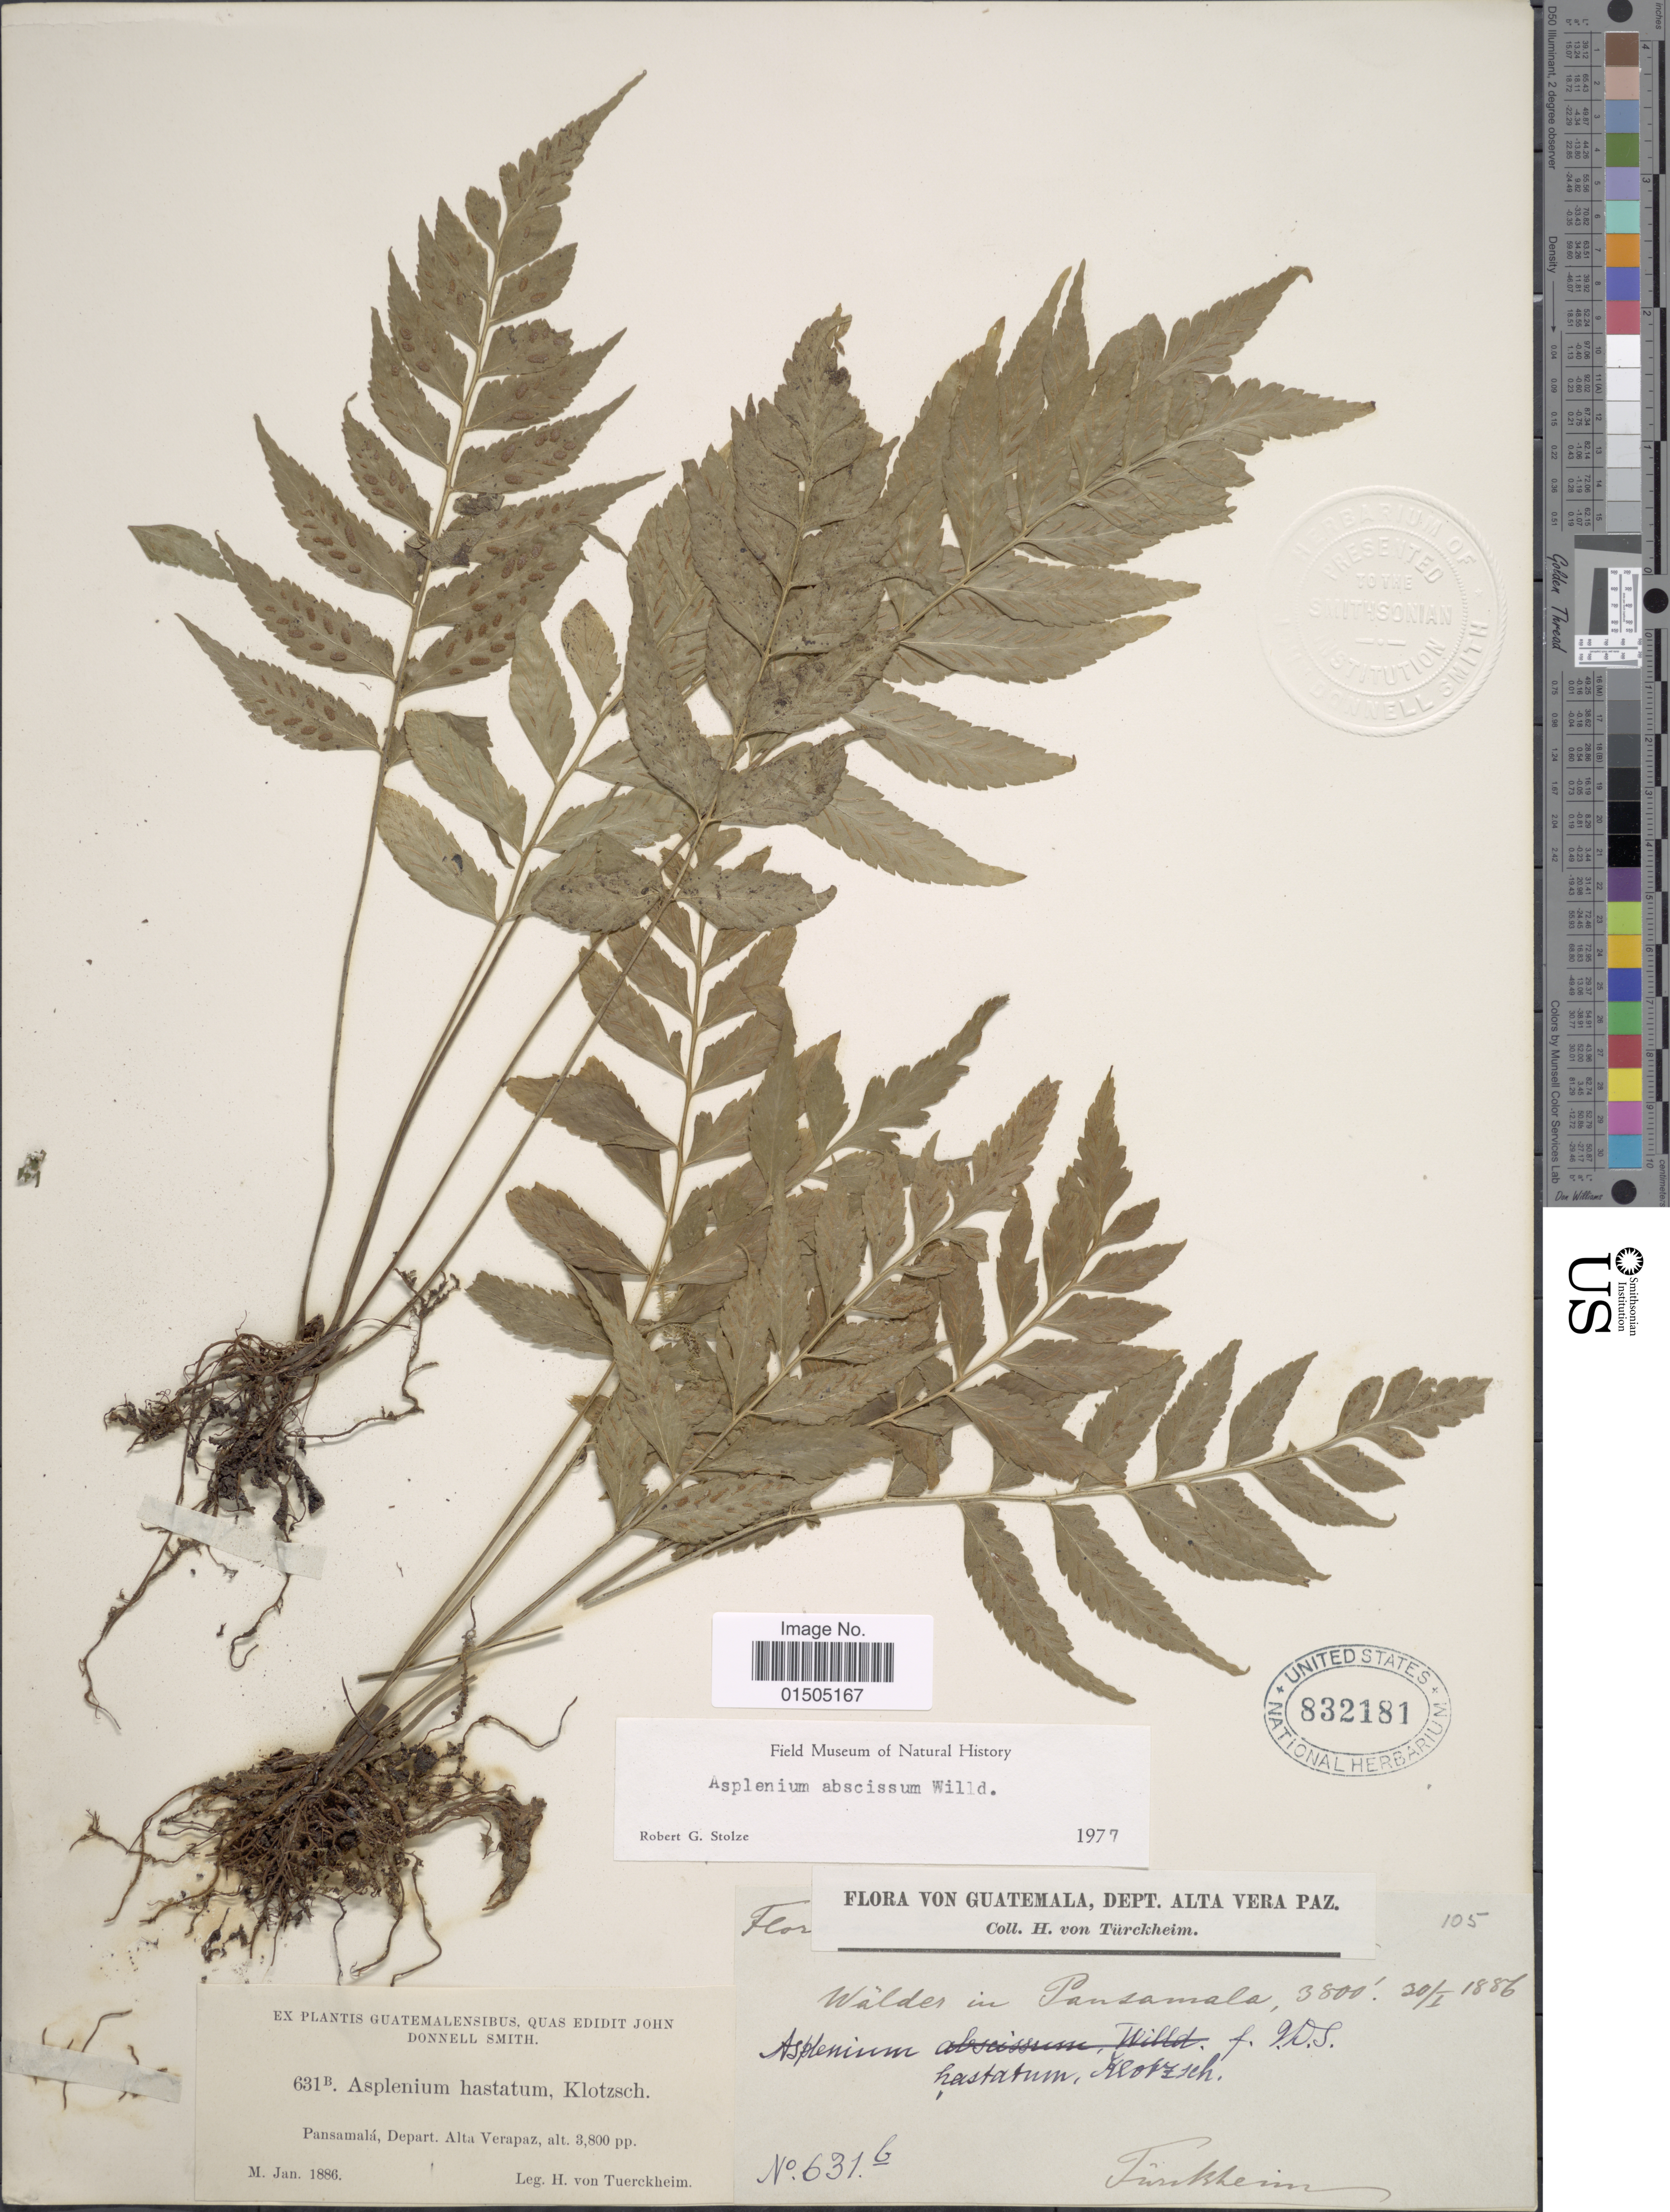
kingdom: Plantae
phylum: Tracheophyta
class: Polypodiopsida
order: Polypodiales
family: Aspleniaceae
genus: Asplenium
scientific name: Asplenium abscissum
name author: Willd.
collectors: H. von Tuerckheim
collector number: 631b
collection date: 1886-01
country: Guatemala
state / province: Alta Verapaz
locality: Pansamalá.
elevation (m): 1158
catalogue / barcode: US 832181